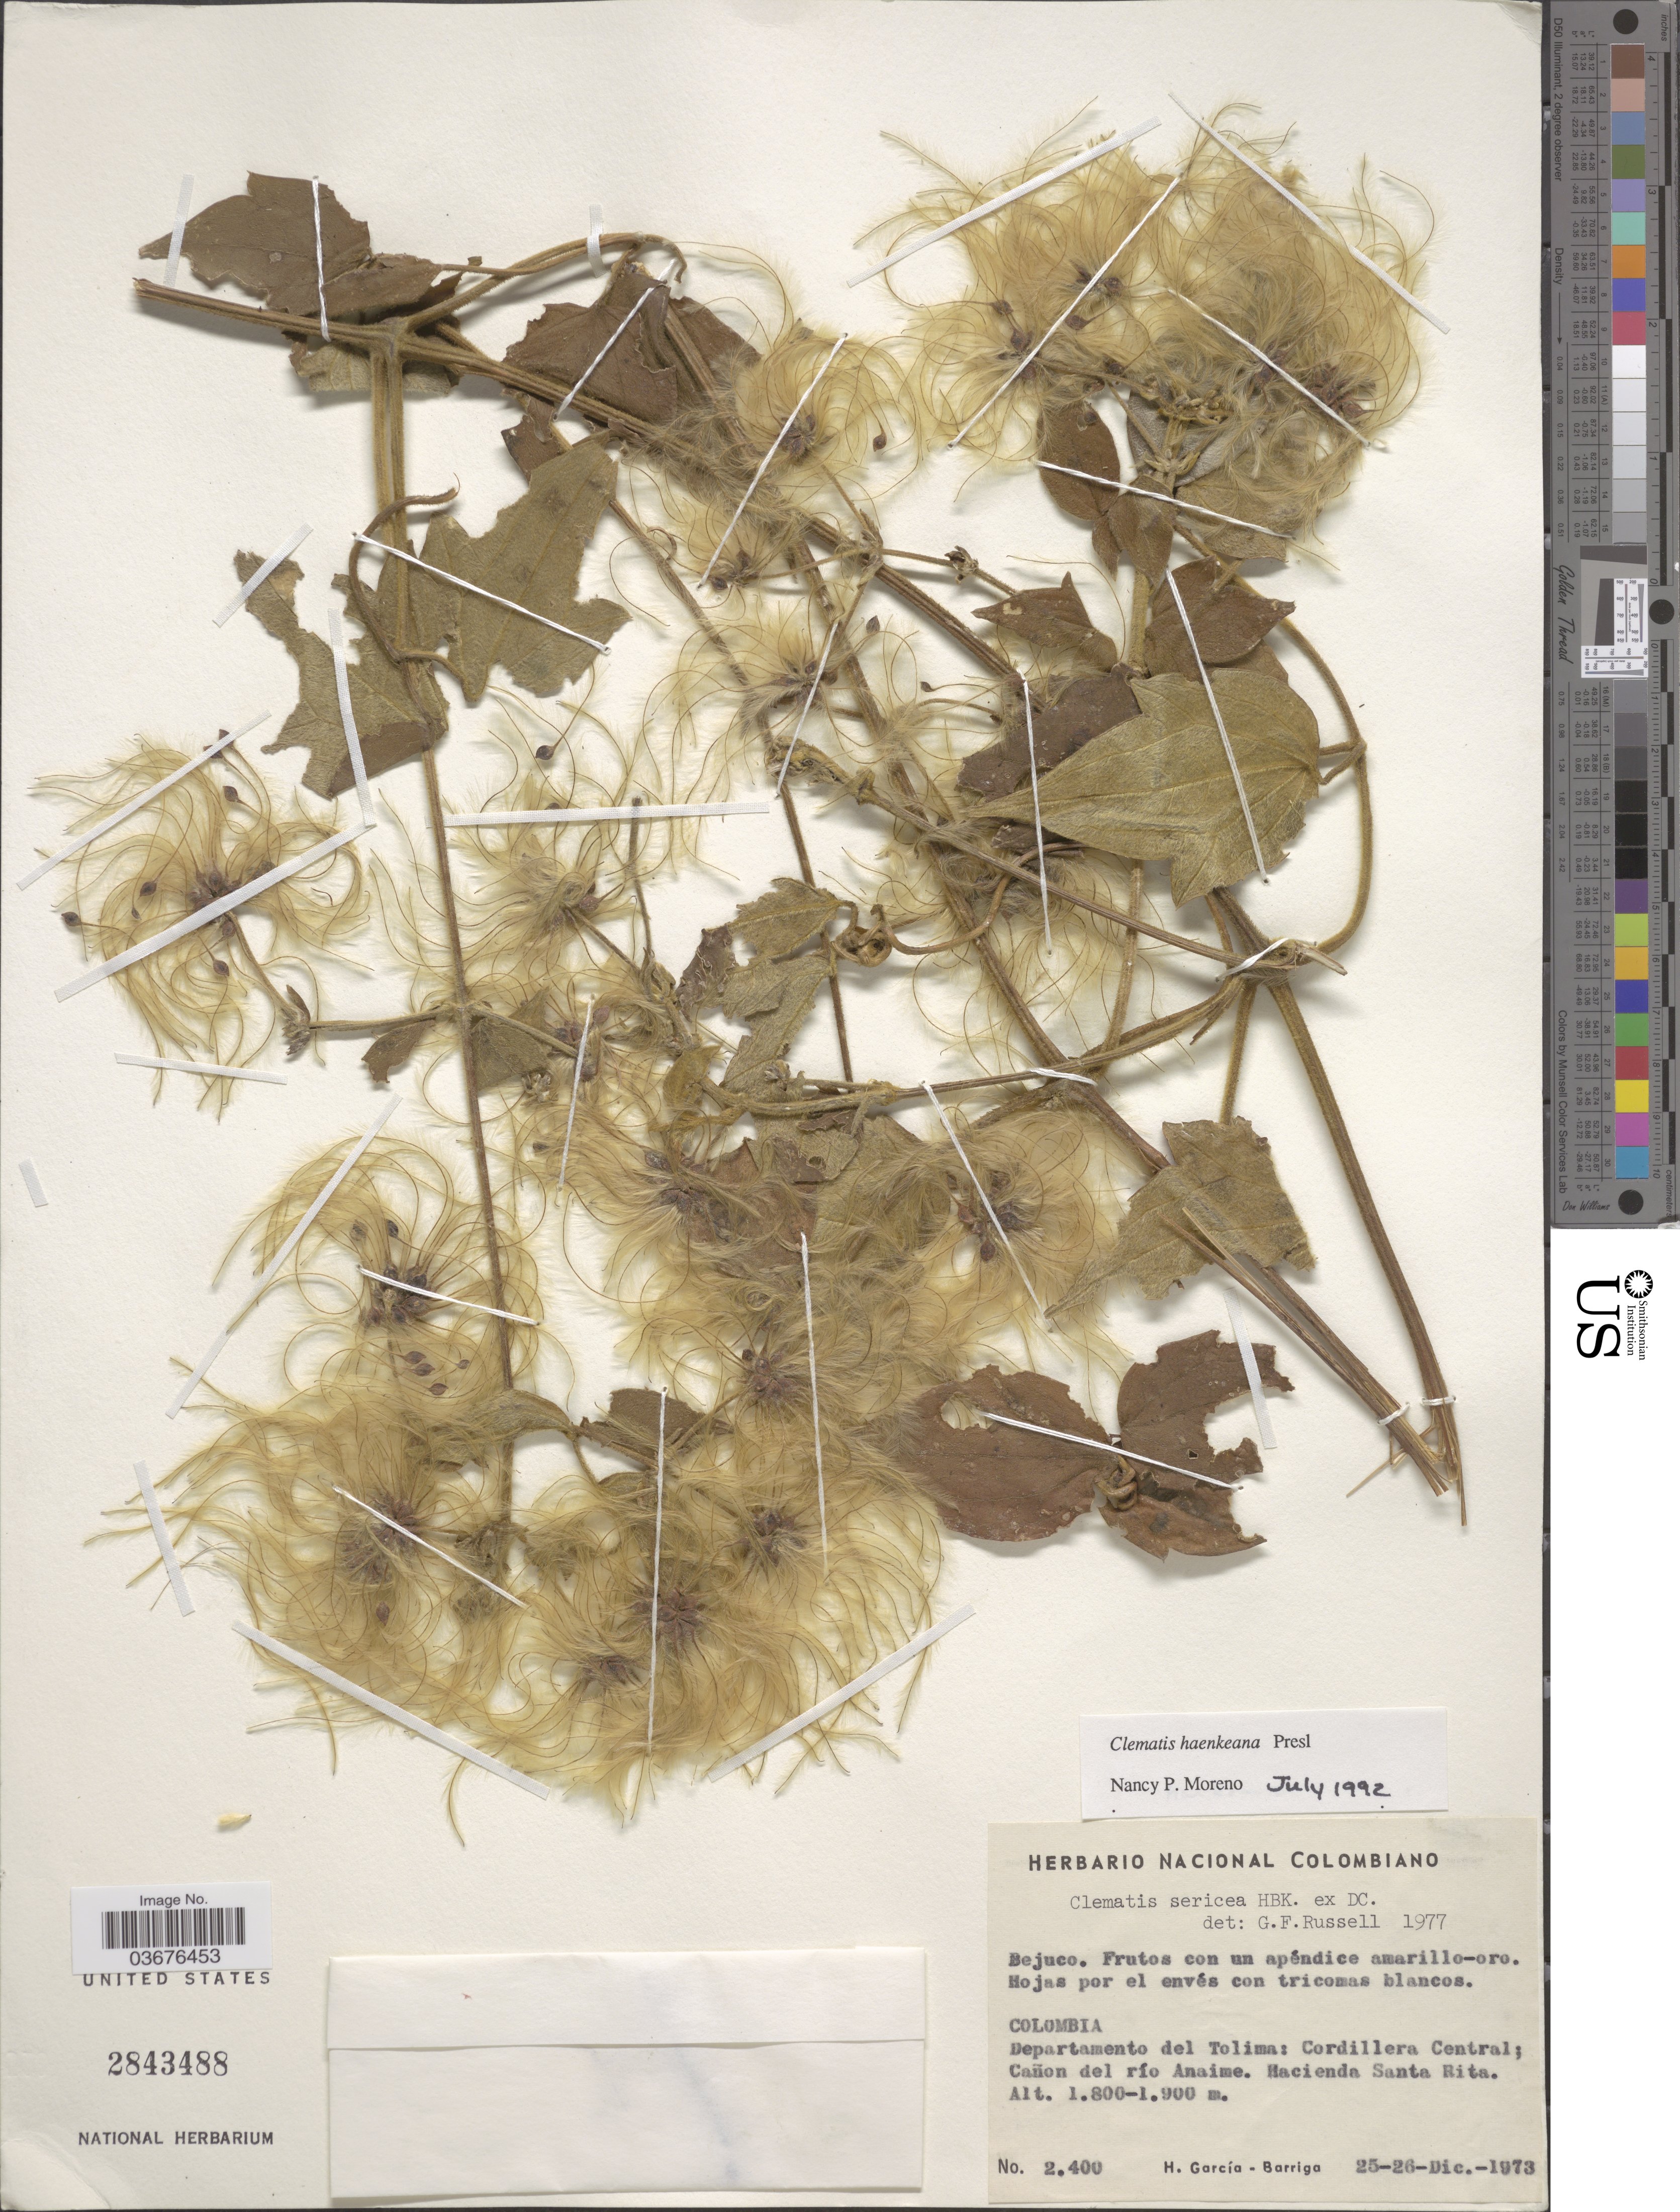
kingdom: Plantae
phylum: Tracheophyta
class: Magnoliopsida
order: Ranunculales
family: Ranunculaceae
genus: Clematis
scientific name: Clematis haenkeana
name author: C. Presl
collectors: H. García Barriga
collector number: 2400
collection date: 1973-12-25/1973-12-26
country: Colombia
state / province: Tolima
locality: Departamento del Tolima: Cordillera Central; Cañon del río Anaime. Hacienda Santa Rita.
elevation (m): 1800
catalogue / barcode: US 2843488